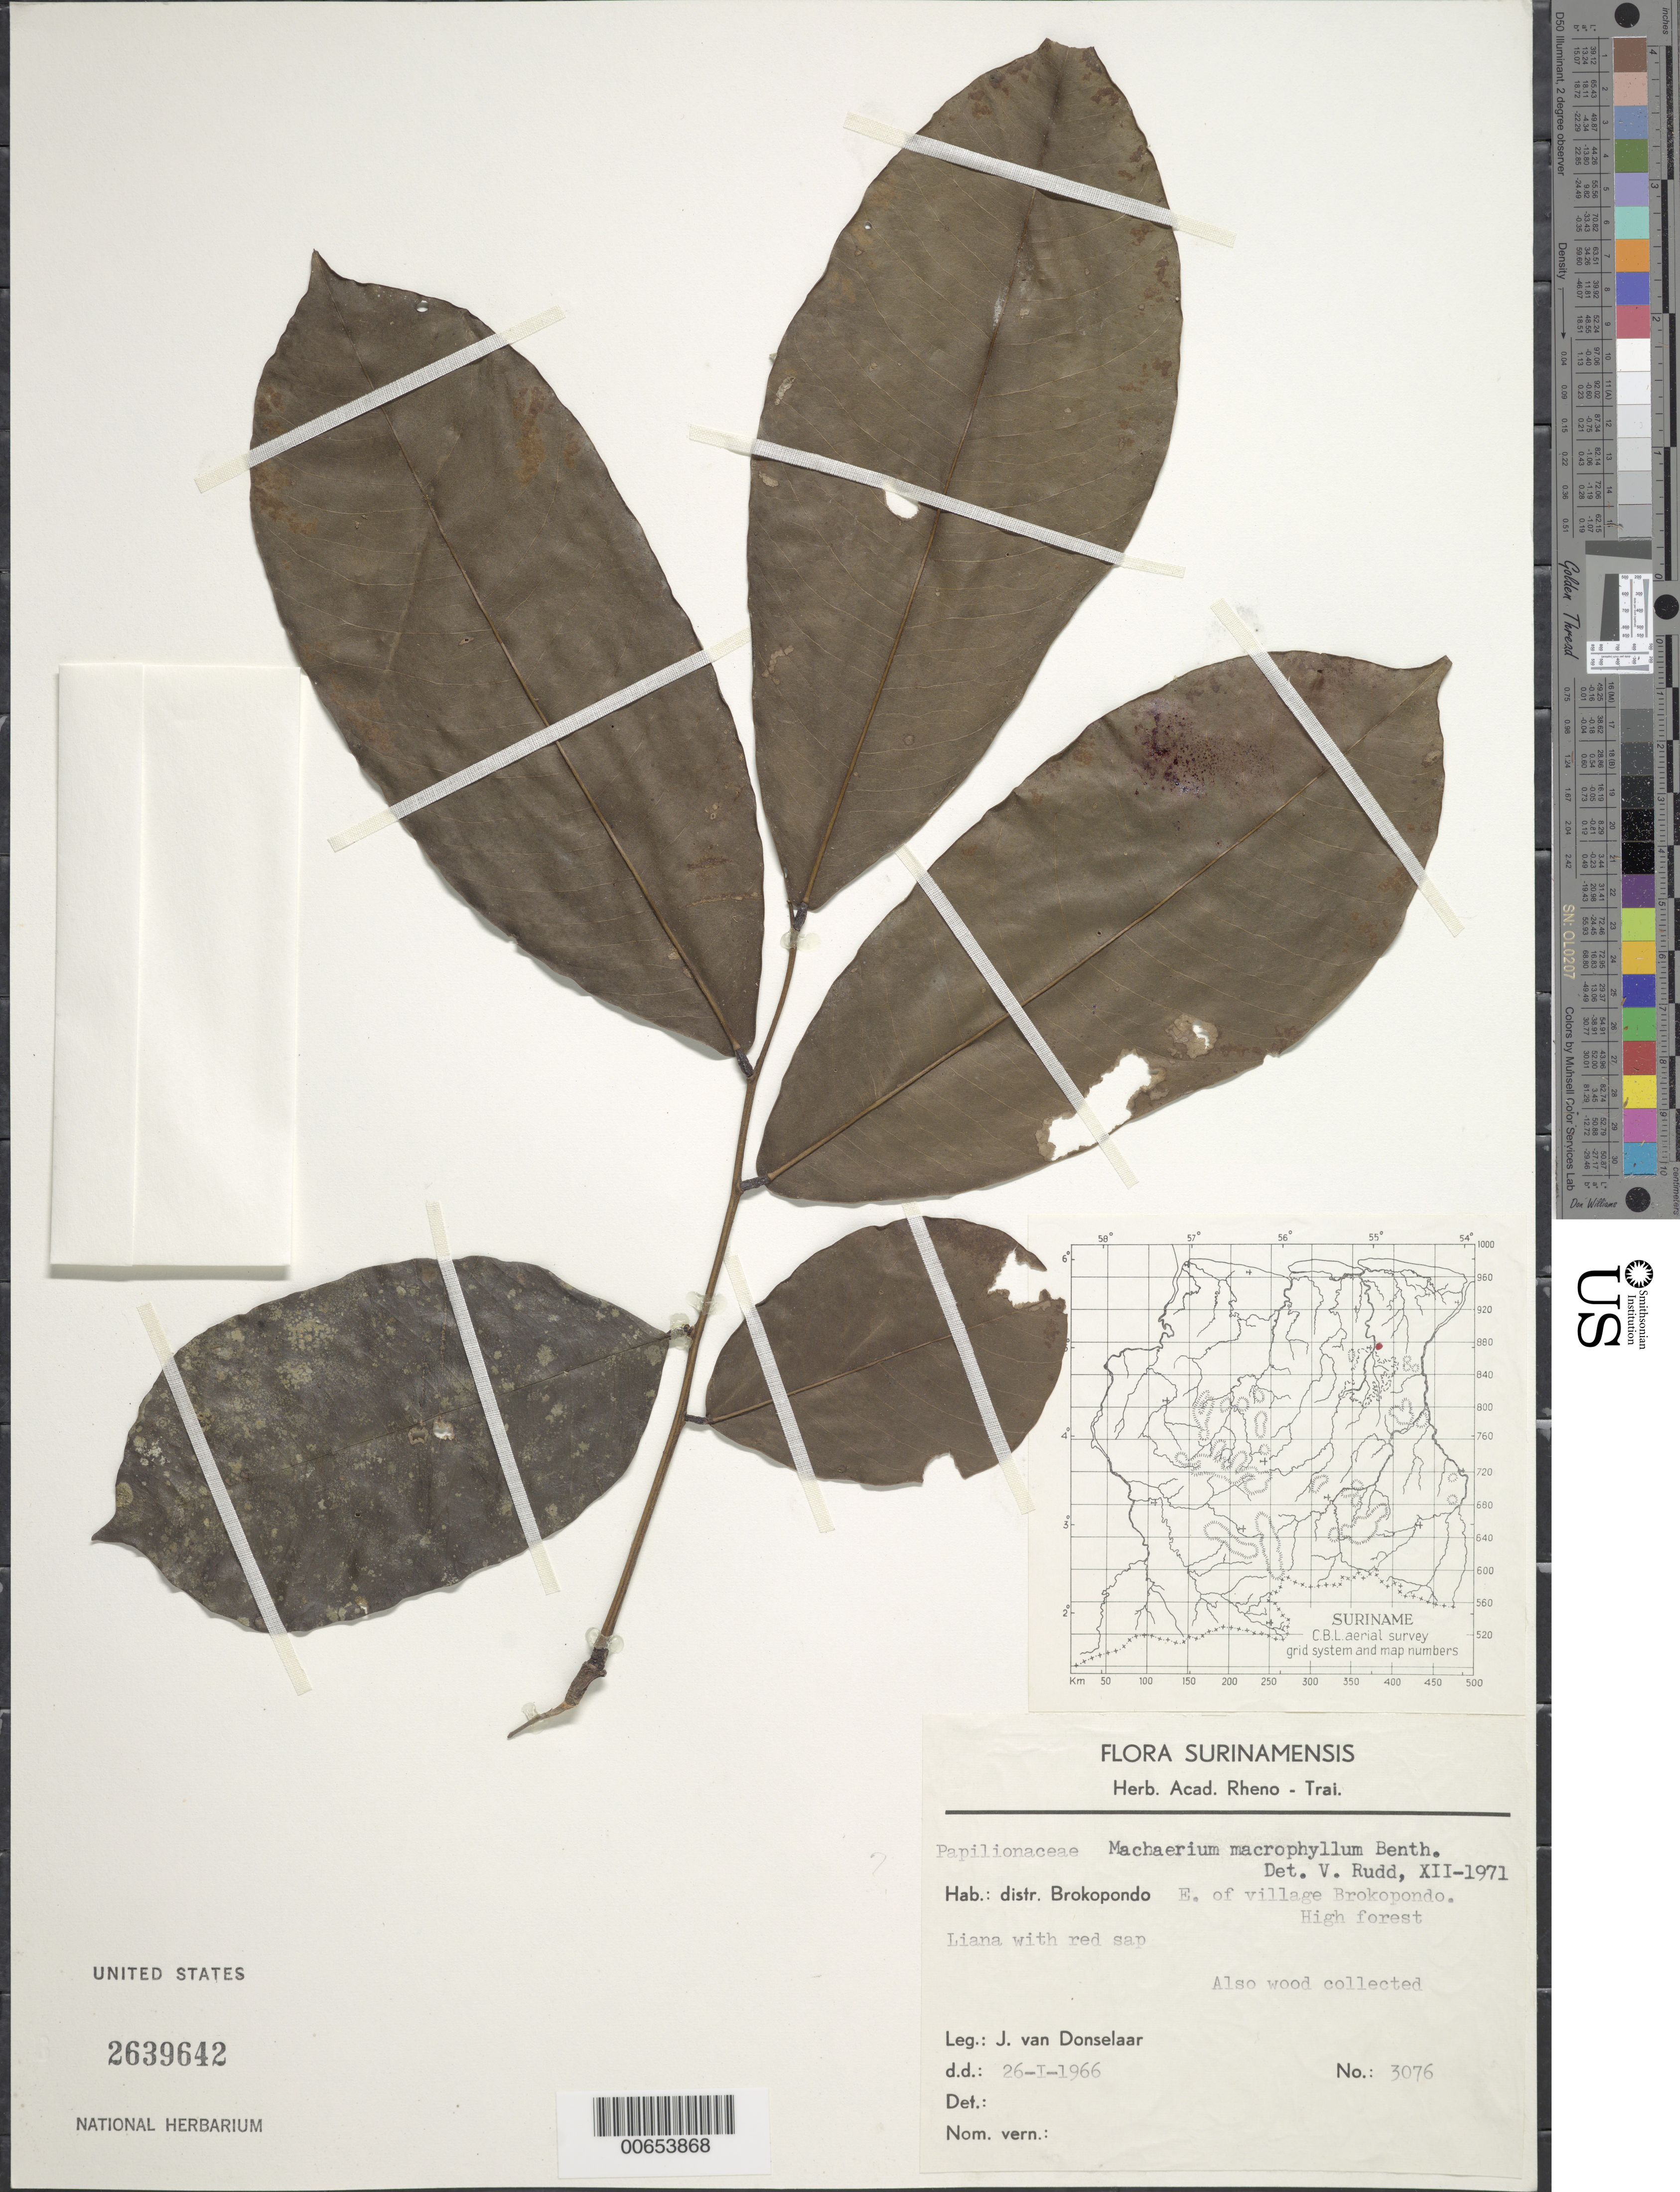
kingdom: Plantae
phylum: Tracheophyta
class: Magnoliopsida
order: Fabales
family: Fabaceae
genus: Machaerium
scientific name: Machaerium macrophyllum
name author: Benth.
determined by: Rudd, V. E.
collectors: J. Donselaar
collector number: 3076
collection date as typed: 26-Jan-66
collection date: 1966-01-26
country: Suriname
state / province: Brokopondo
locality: Brokopondo Village, E of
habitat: High forest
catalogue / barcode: US 2639642